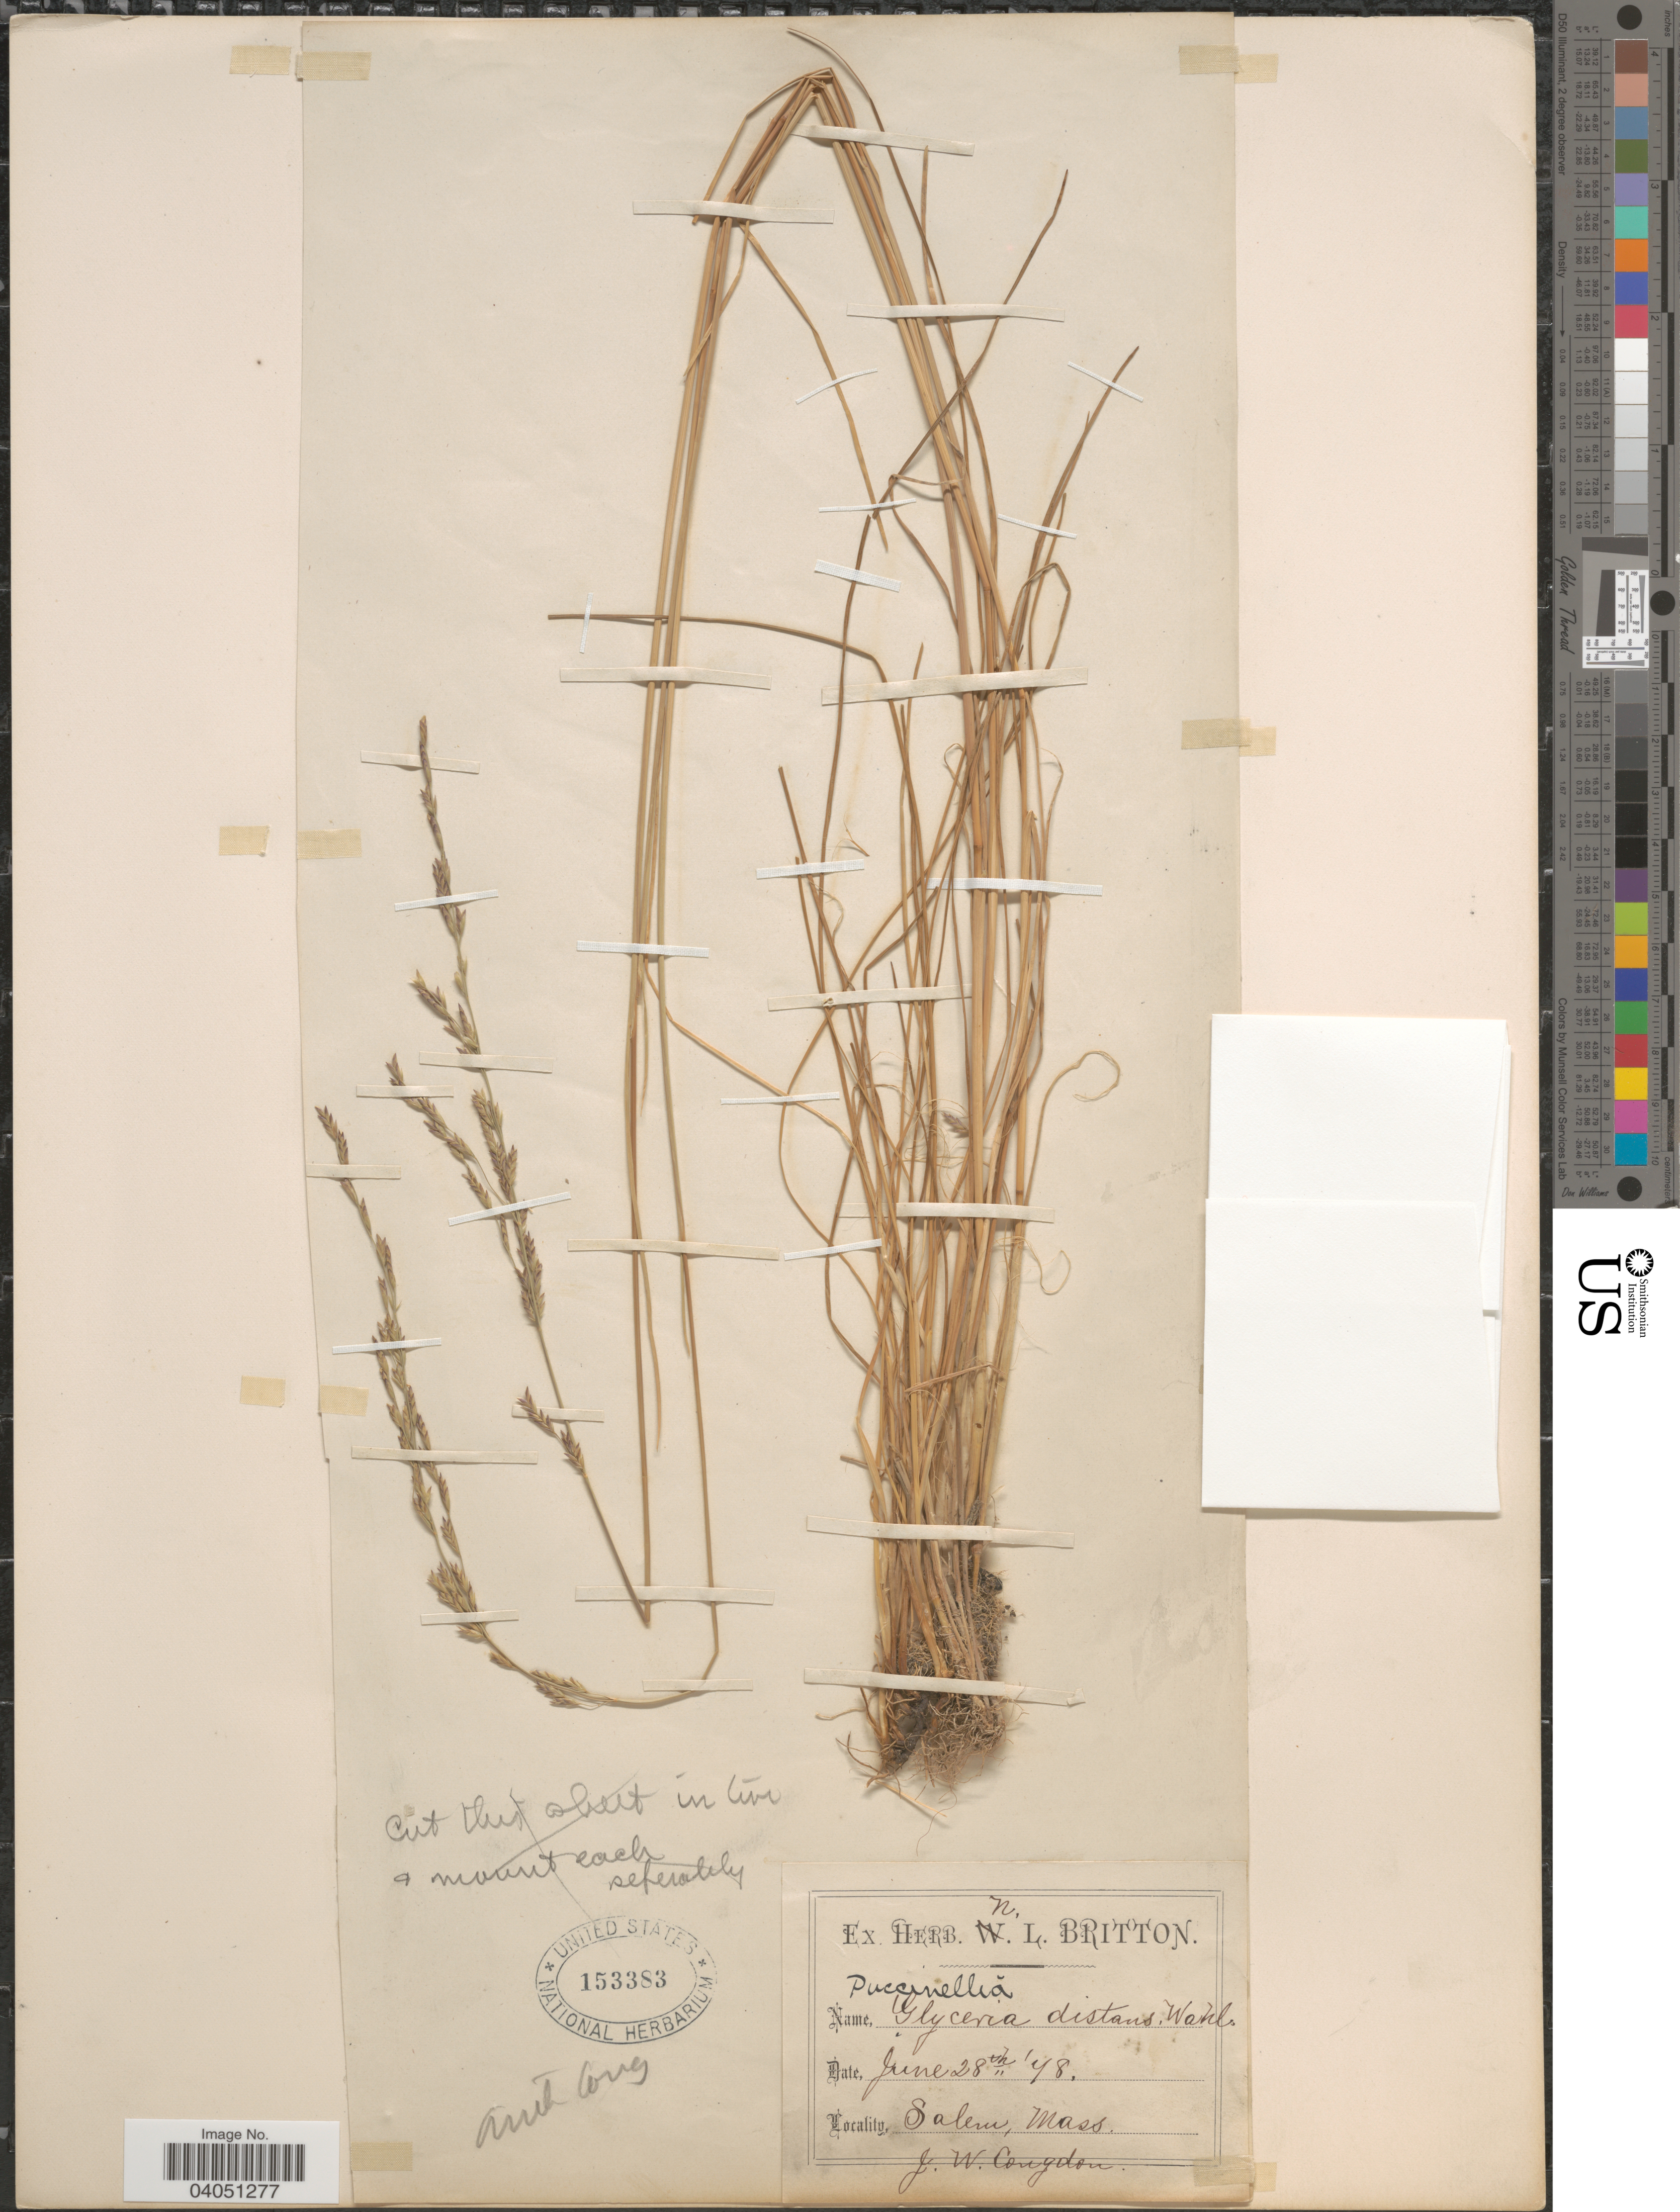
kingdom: Plantae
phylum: Tracheophyta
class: Liliopsida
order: Poales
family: Poaceae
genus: Puccinellia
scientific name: Puccinellia maritima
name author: (Huds.) Parl.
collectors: J. W. Congdon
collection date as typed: Transcribed d/m/y: 28/6/98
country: United States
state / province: Massachusetts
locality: Salem.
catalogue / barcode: US 153383